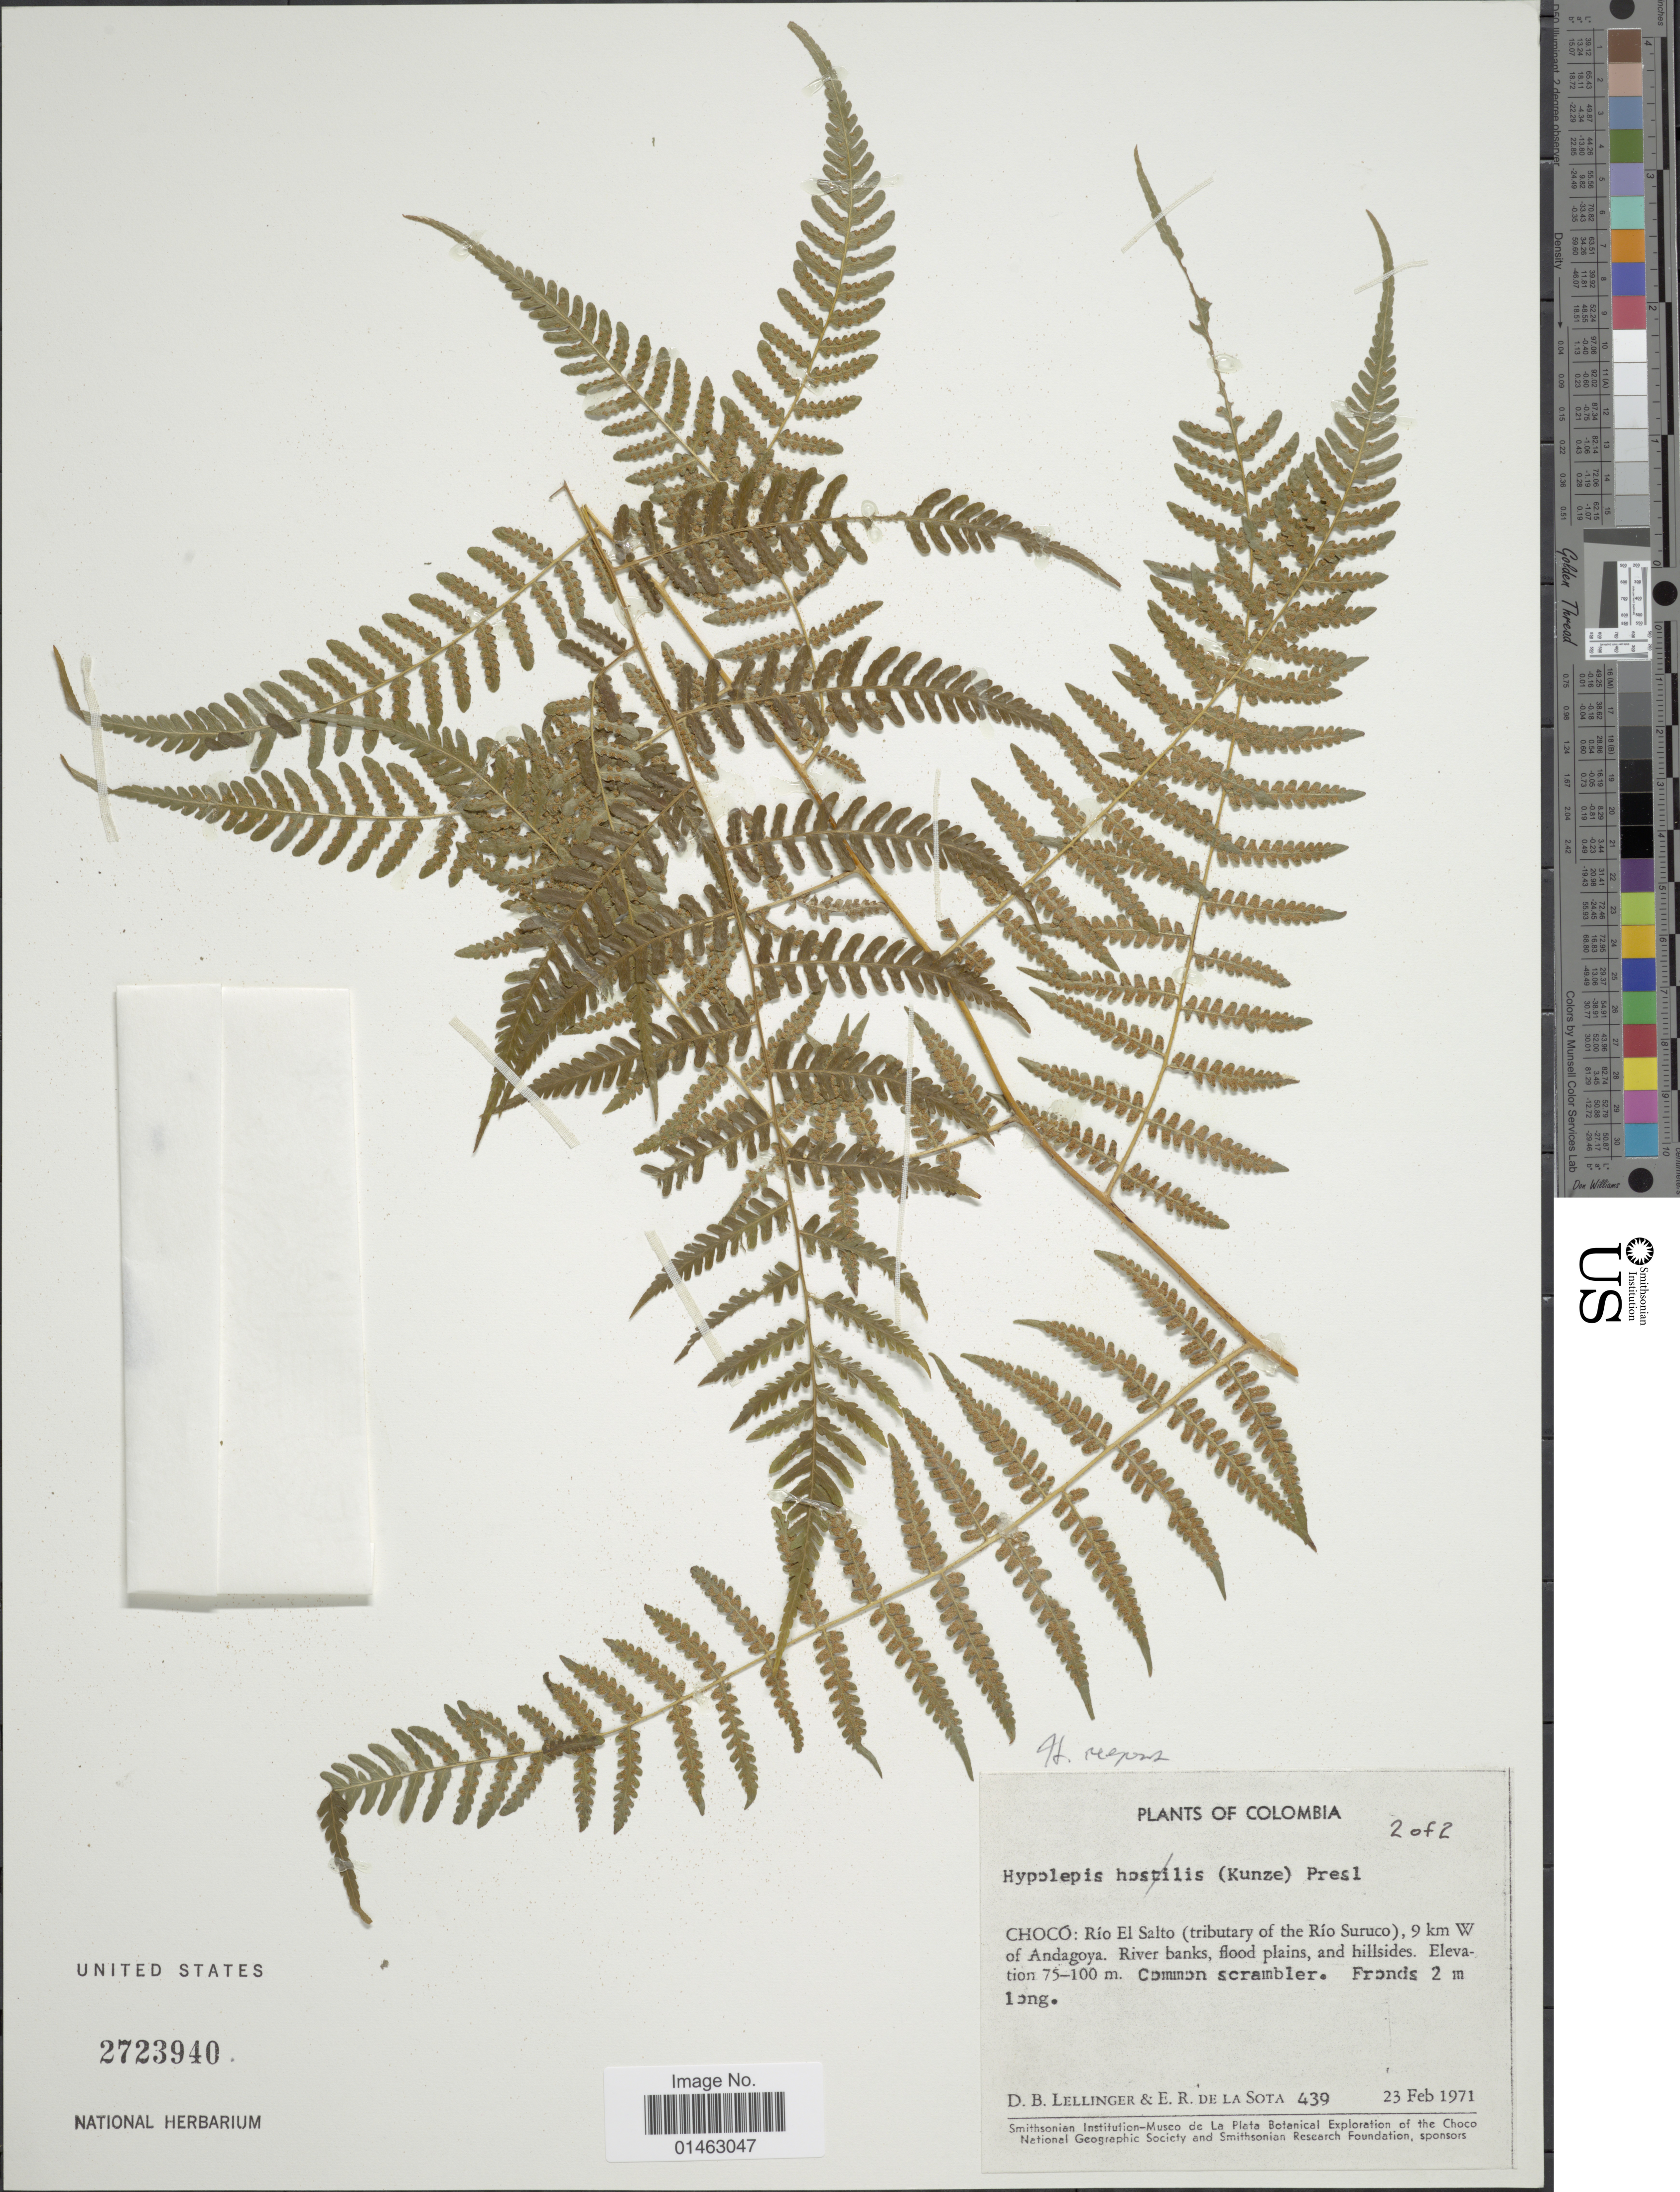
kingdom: Plantae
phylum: Tracheophyta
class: Polypodiopsida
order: Polypodiales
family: Dennstaedtiaceae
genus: Hypolepis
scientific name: Hypolepis repens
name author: (L.) C. Presl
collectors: D. B. Lellinger & E. R. de la Sota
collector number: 439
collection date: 1971-02-23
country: Colombia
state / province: Chocó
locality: Río El Salto (tributary of the Río Suruco), 9 km W of Andagoya. River banks, flood plains, and hillsides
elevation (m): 75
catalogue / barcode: US 2723940